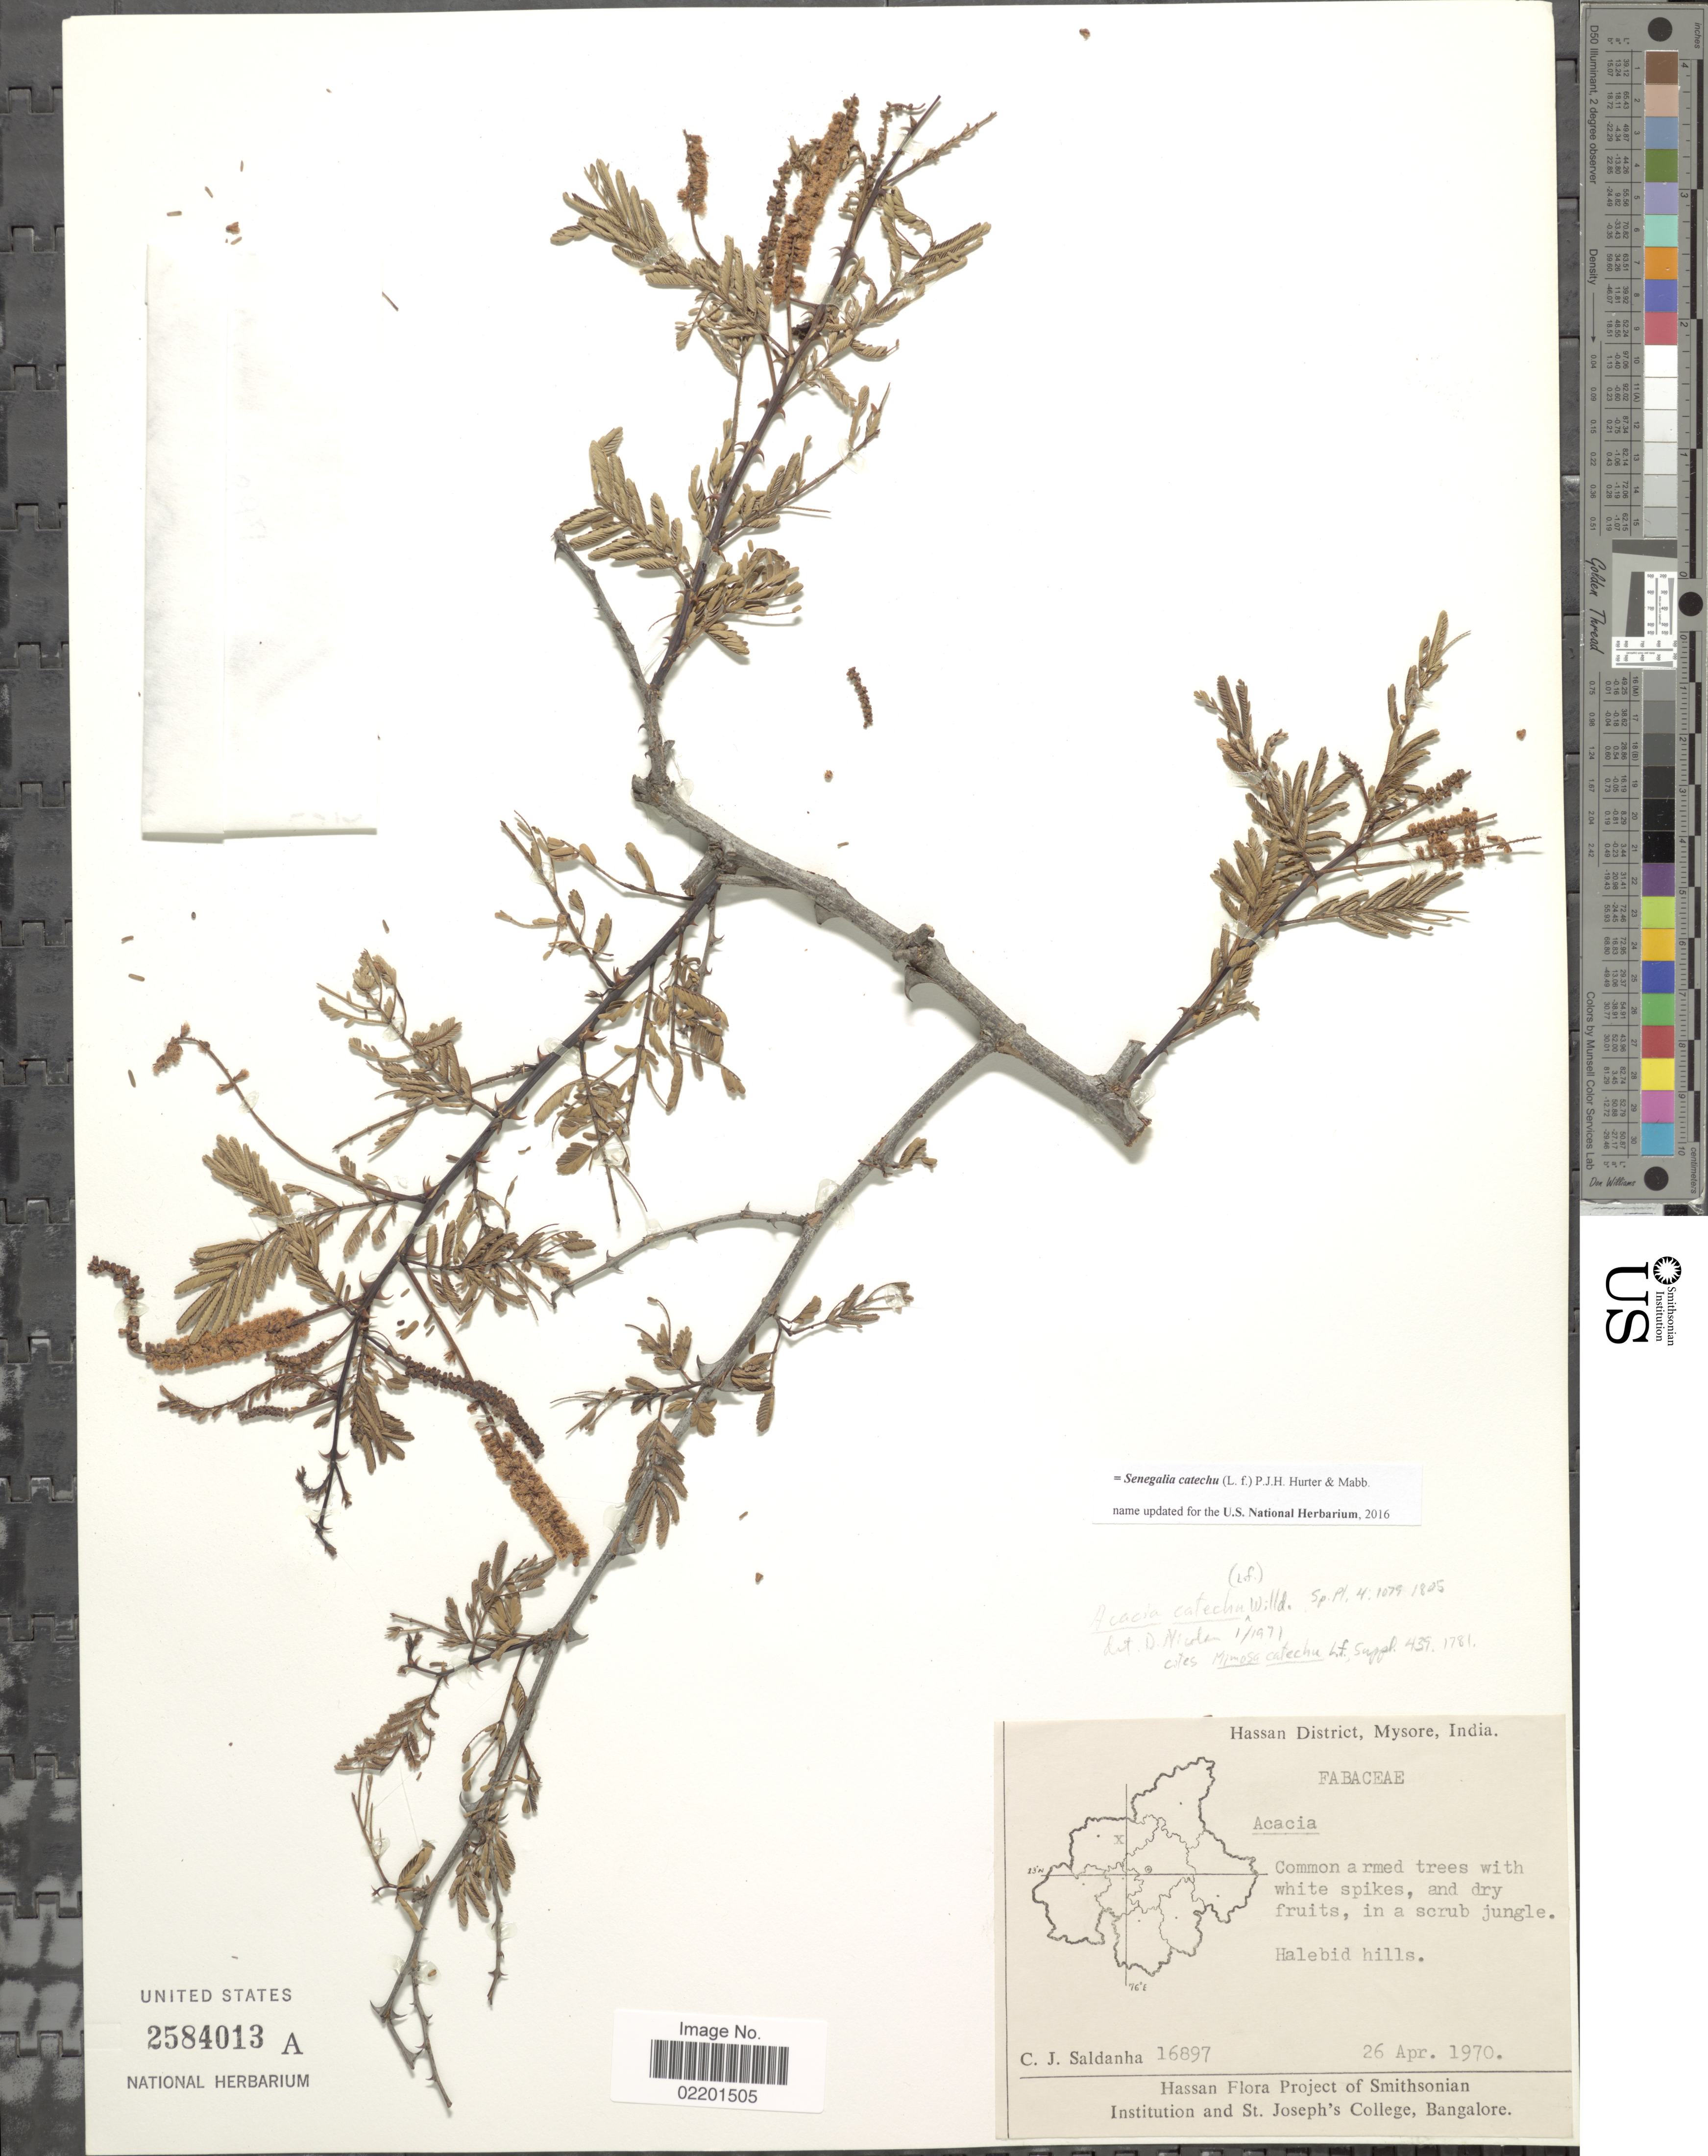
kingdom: Plantae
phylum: Tracheophyta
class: Magnoliopsida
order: Fabales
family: Fabaceae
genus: Senegalia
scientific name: Senegalia catechu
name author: (L. f.) P.J.H. Hurter & Mabb.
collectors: C. J. Saldanha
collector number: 16897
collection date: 1970-04-26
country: India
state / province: Karnataka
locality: Hassan District, Mysore, India. Halebid hills.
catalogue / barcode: US 2584013A